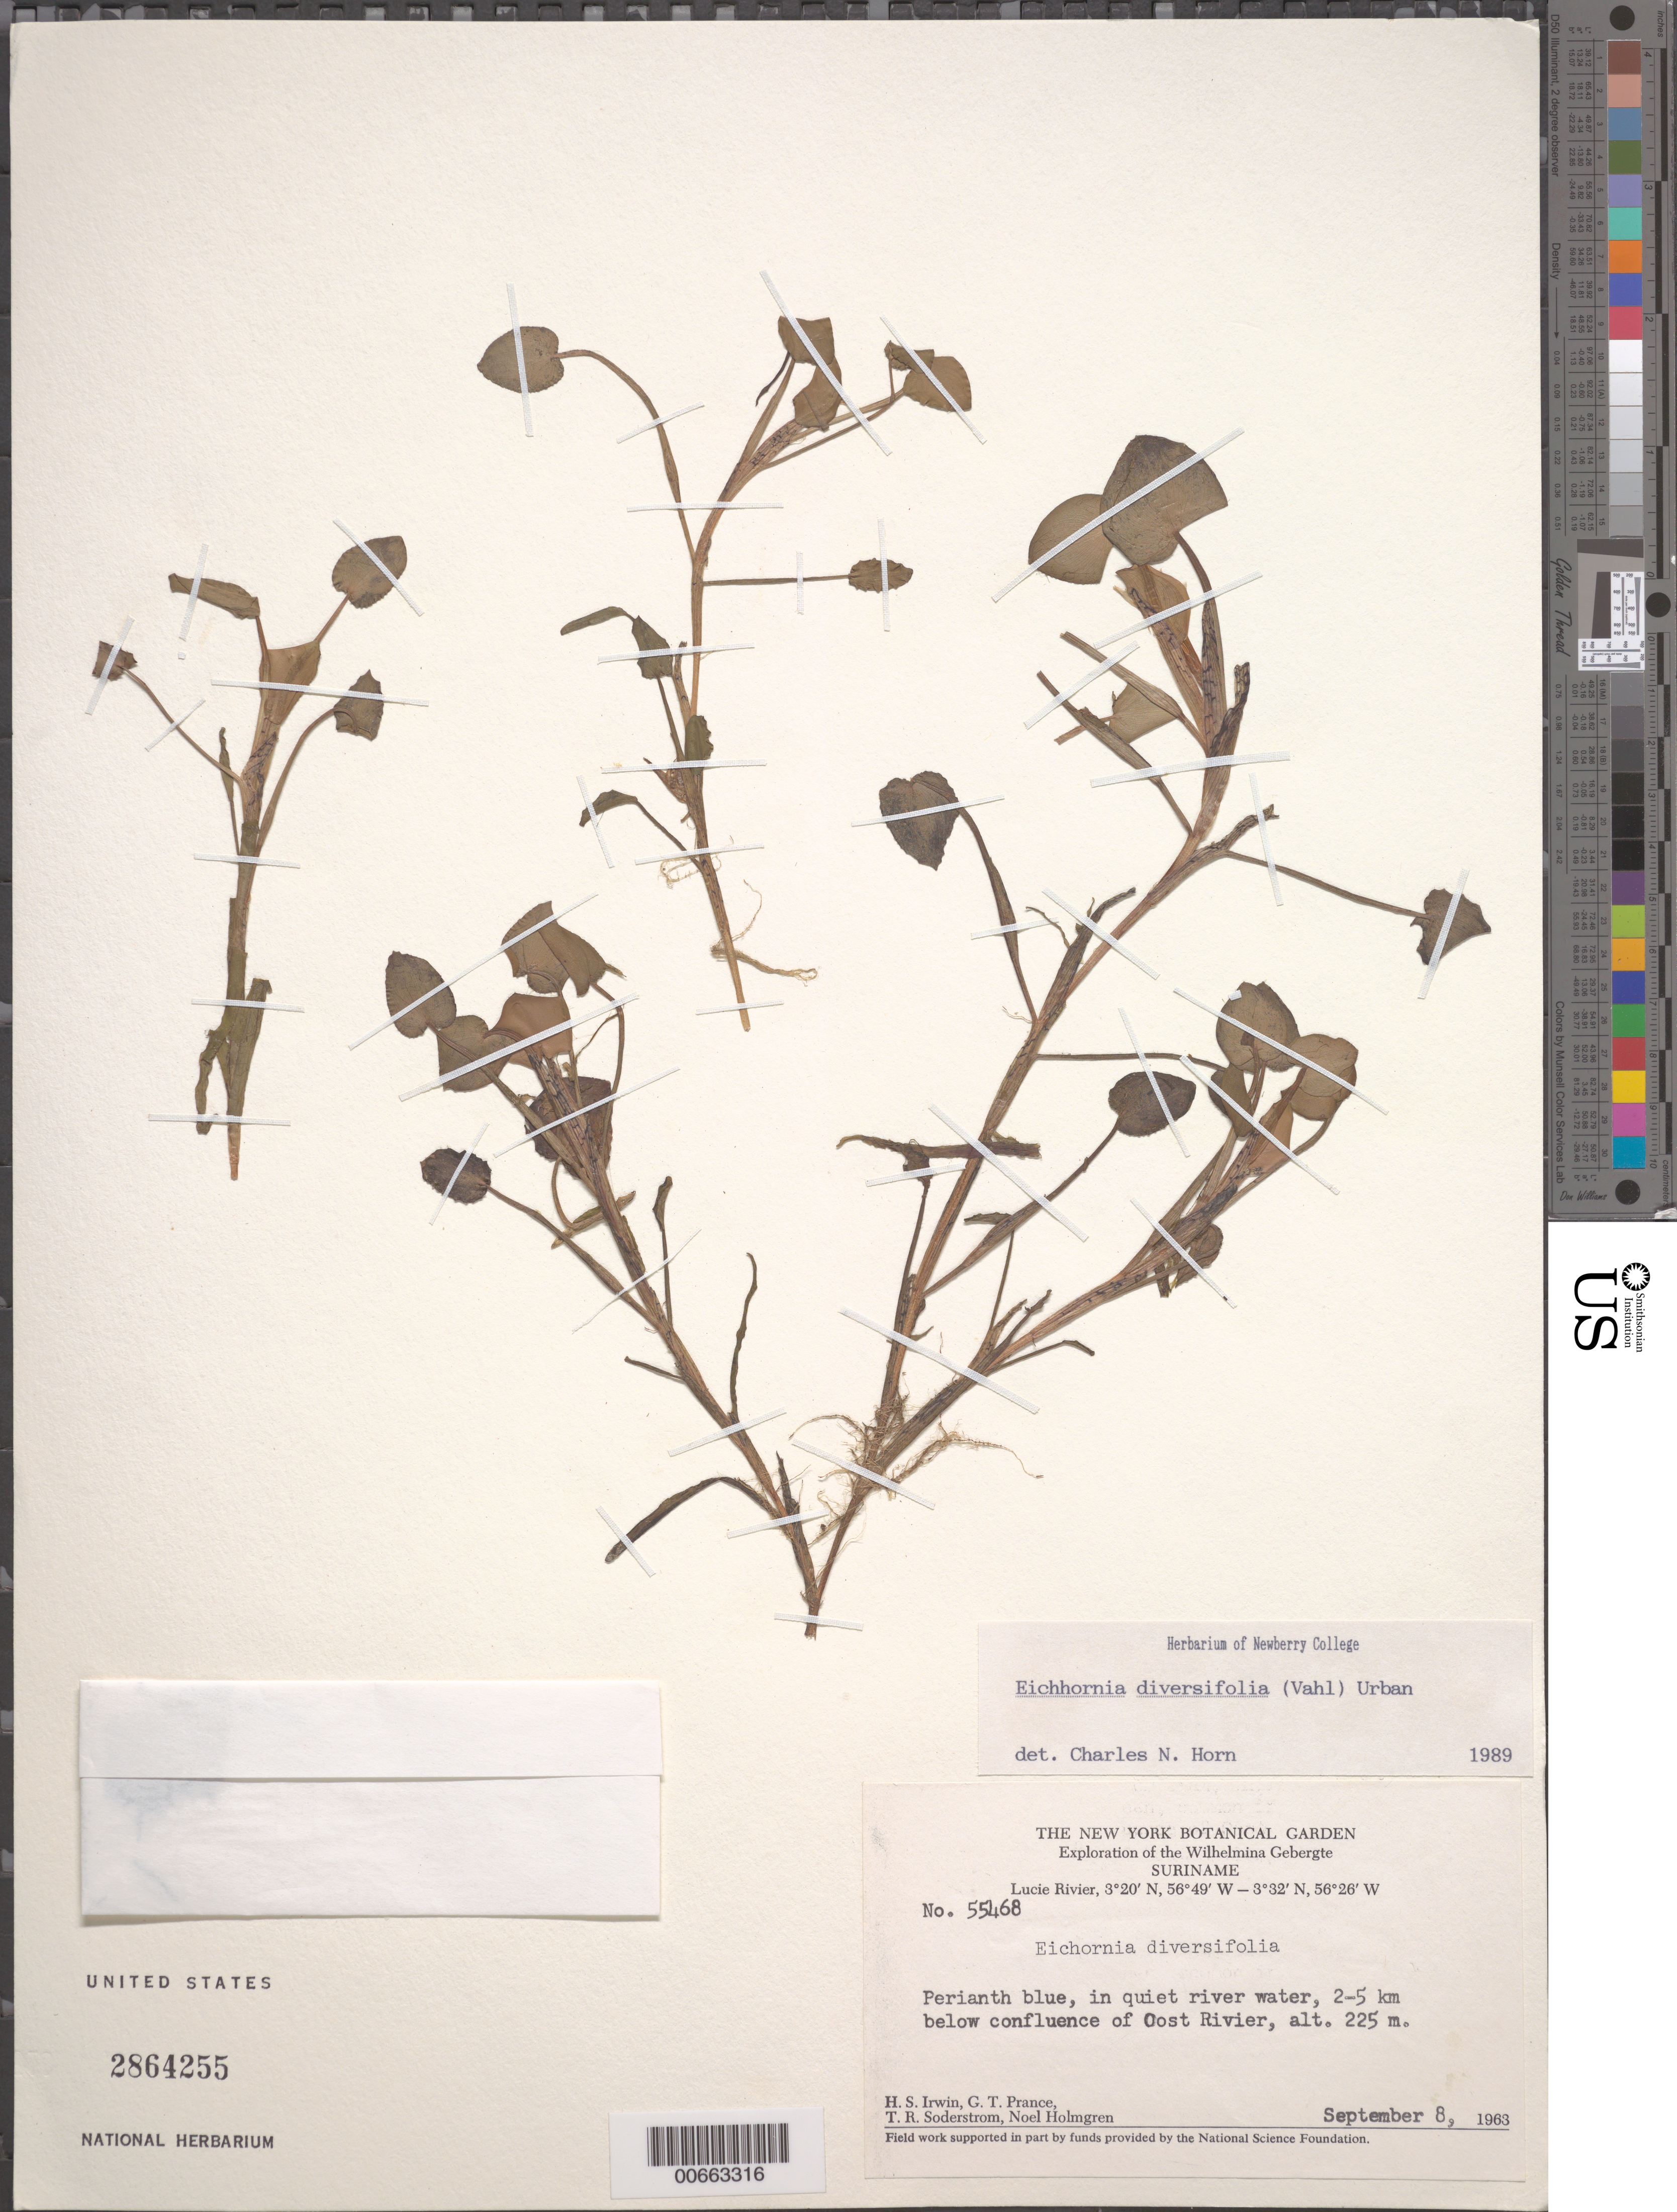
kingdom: Plantae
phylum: Tracheophyta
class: Liliopsida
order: Commelinales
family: Pontederiaceae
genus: Eichhornia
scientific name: Eichhornia diversifolia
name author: (Vahl) Urb.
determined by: Horn, Charles N.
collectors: H. Irwin, G. T. Prance, T. R. Soderstrom & N. H. Holmgren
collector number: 55468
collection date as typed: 8-Sep-63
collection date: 1963-09-08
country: Suriname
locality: Lucie R., 2-5 km below confl. with Oost R., Wilhelmina Gebergte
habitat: In quiet river water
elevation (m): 225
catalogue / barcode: US 2864255